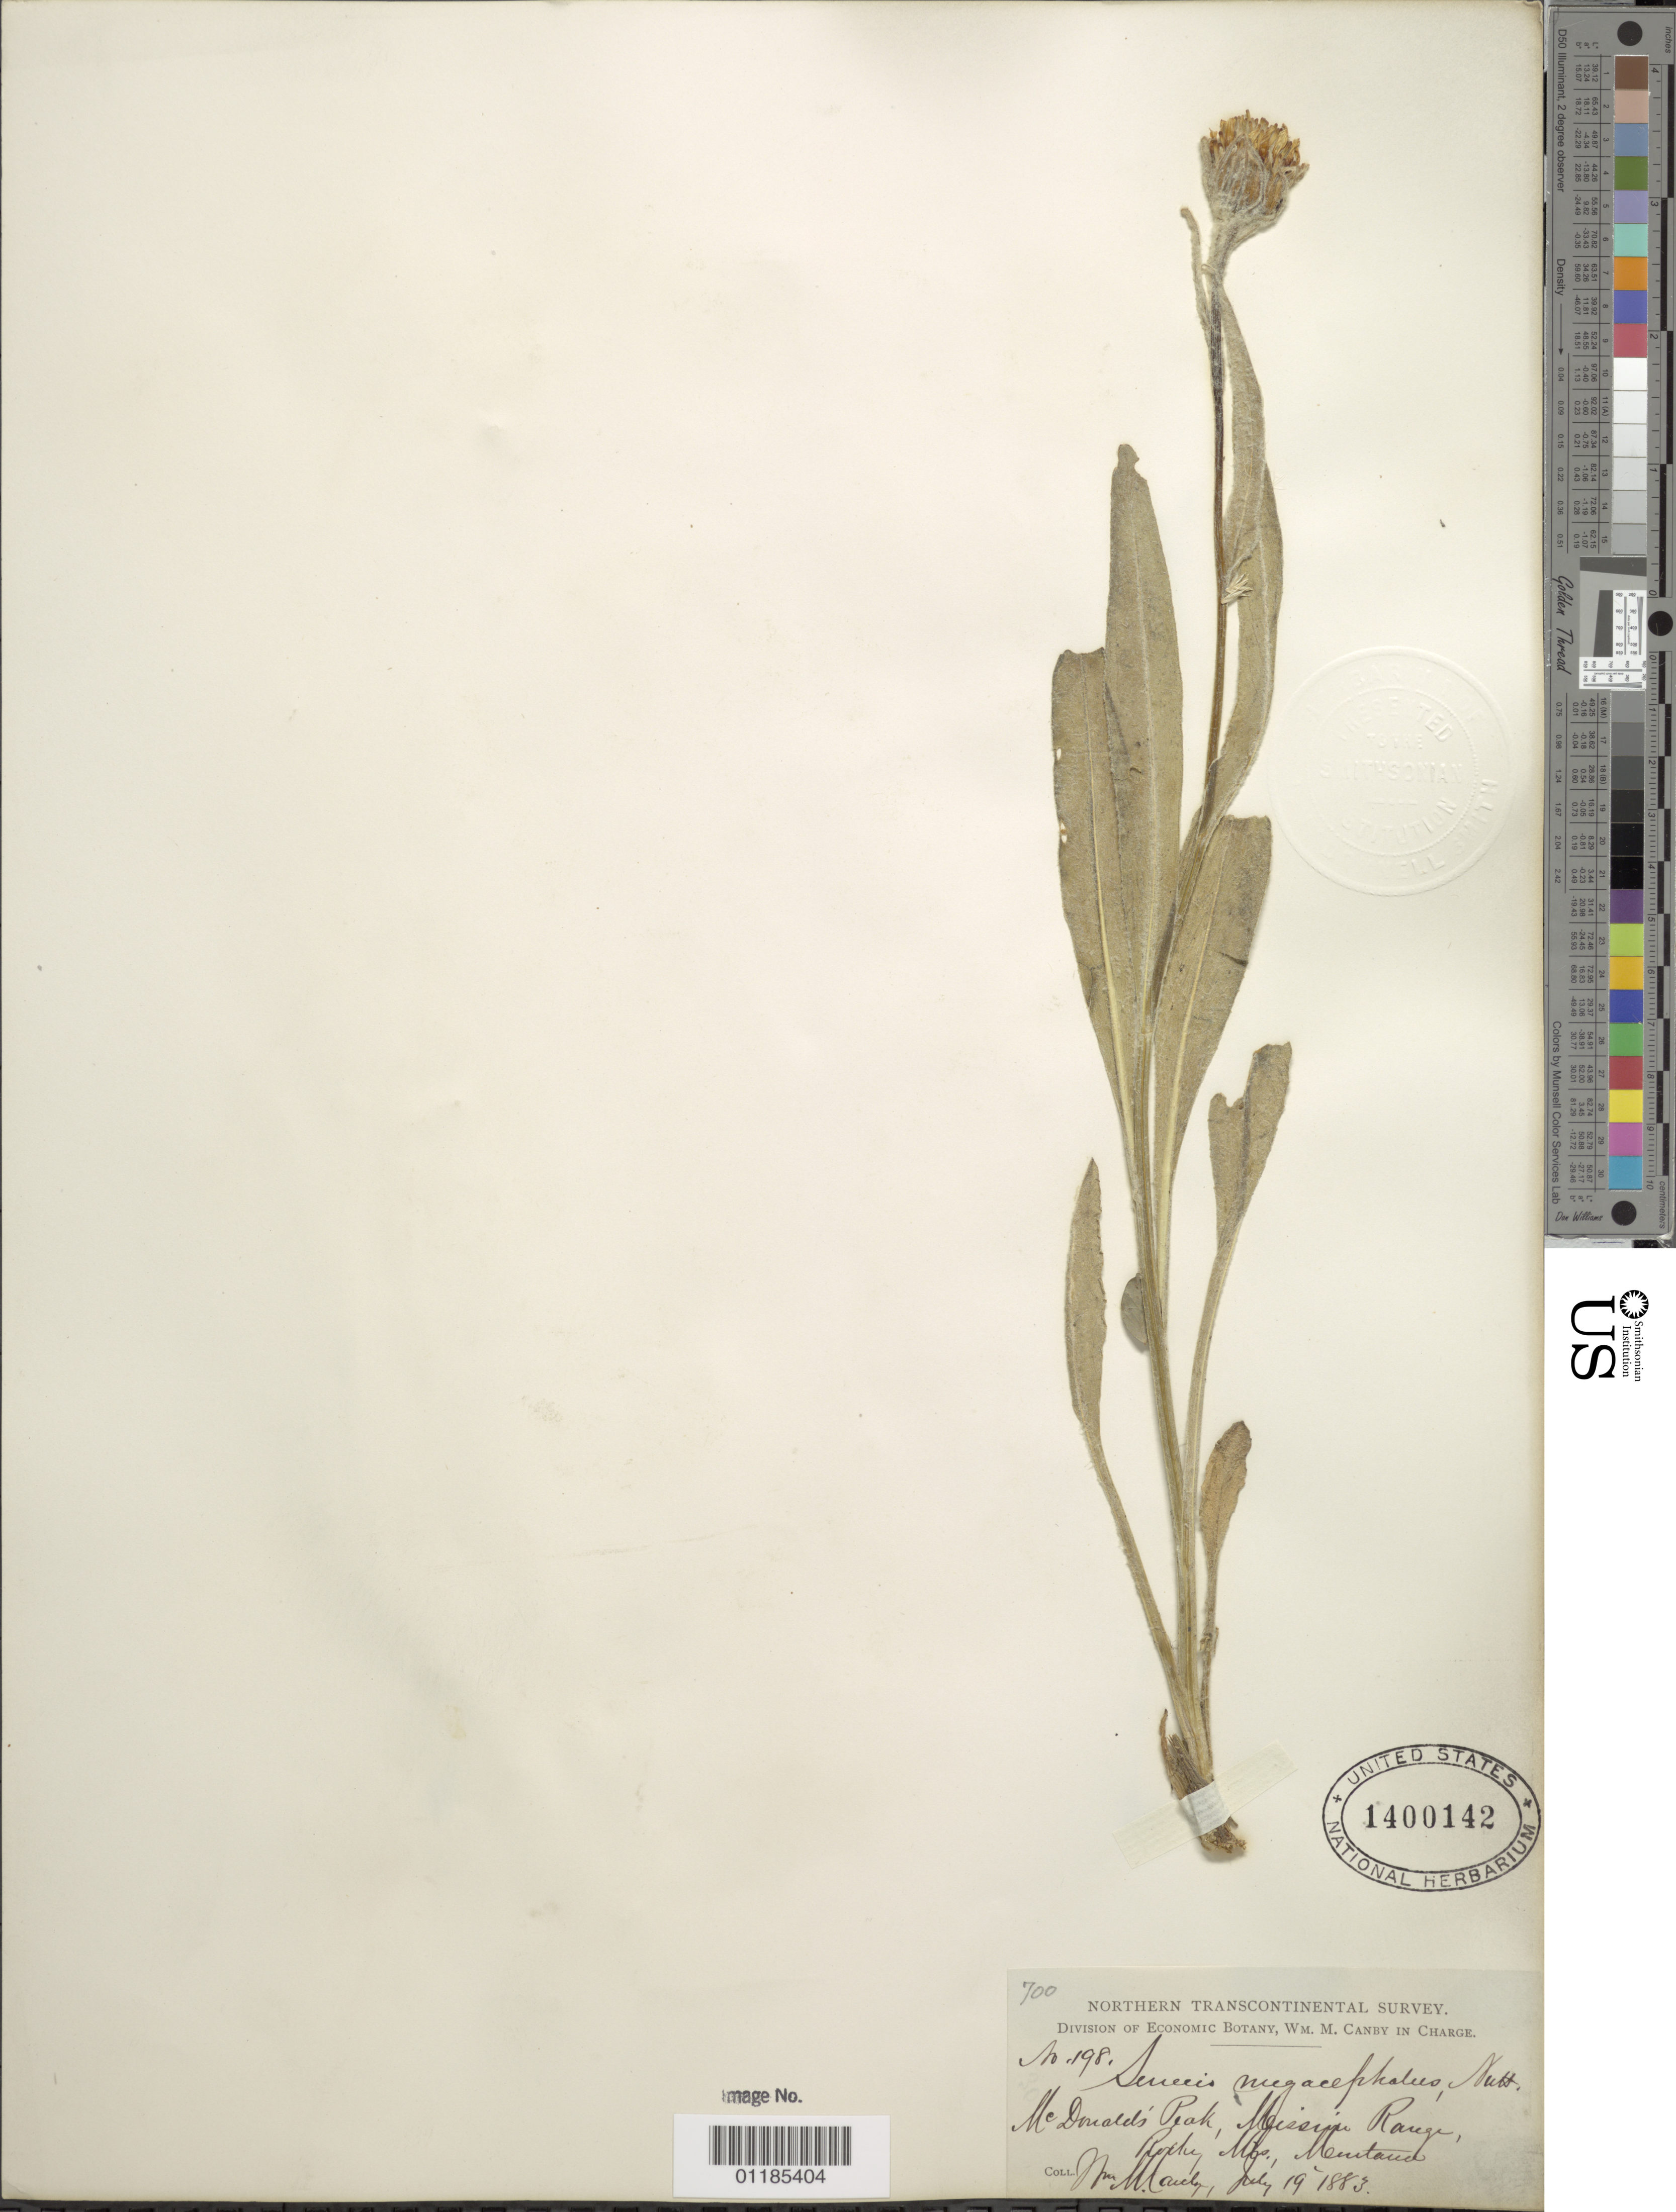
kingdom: Plantae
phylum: Tracheophyta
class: Magnoliopsida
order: Asterales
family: Asteraceae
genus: Senecio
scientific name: Senecio megacephalus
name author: Nutt.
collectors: W. M. Canby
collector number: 198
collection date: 1883-07-19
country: United States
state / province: Montana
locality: Mc Donald's Peak, Mission Range, Rocky Mts.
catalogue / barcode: US 1400142